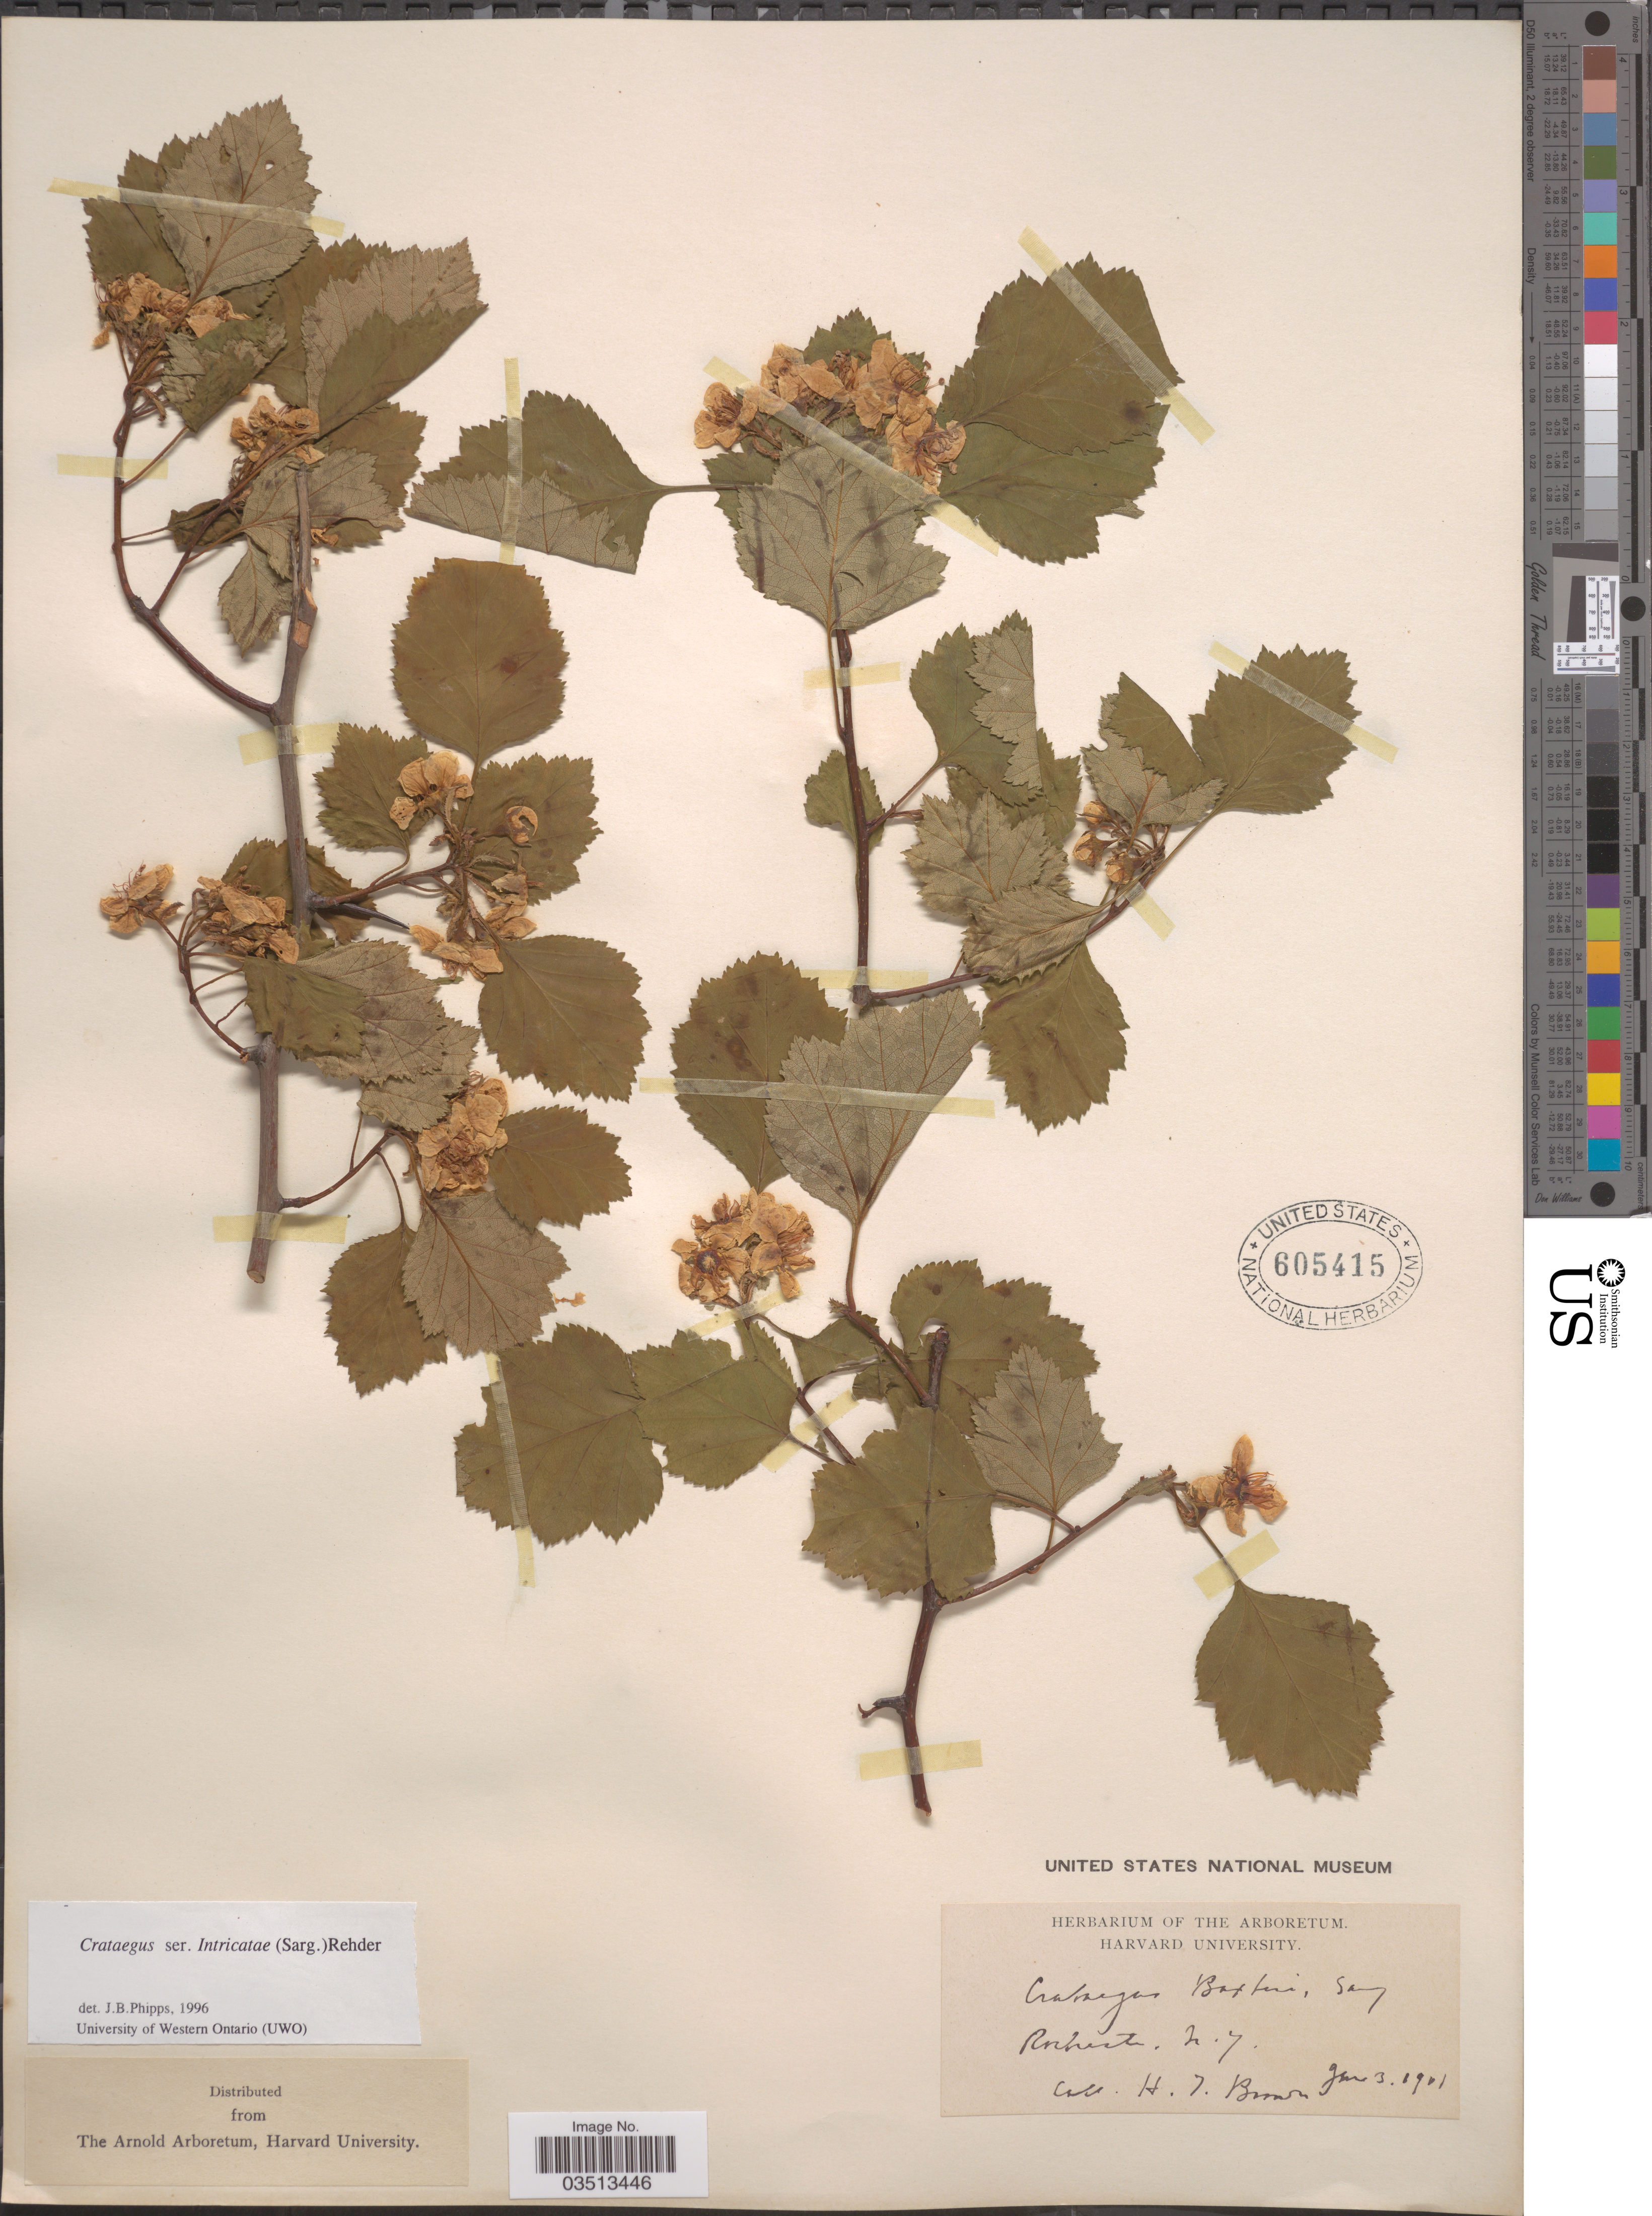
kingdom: Plantae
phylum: Tracheophyta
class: Magnoliopsida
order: Rosales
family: Rosaceae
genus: Crataegus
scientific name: Crataegus baxteri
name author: Sarg.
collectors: H. T. Brown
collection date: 1901-06-03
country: United States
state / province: New York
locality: Rochester.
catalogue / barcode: US 605415